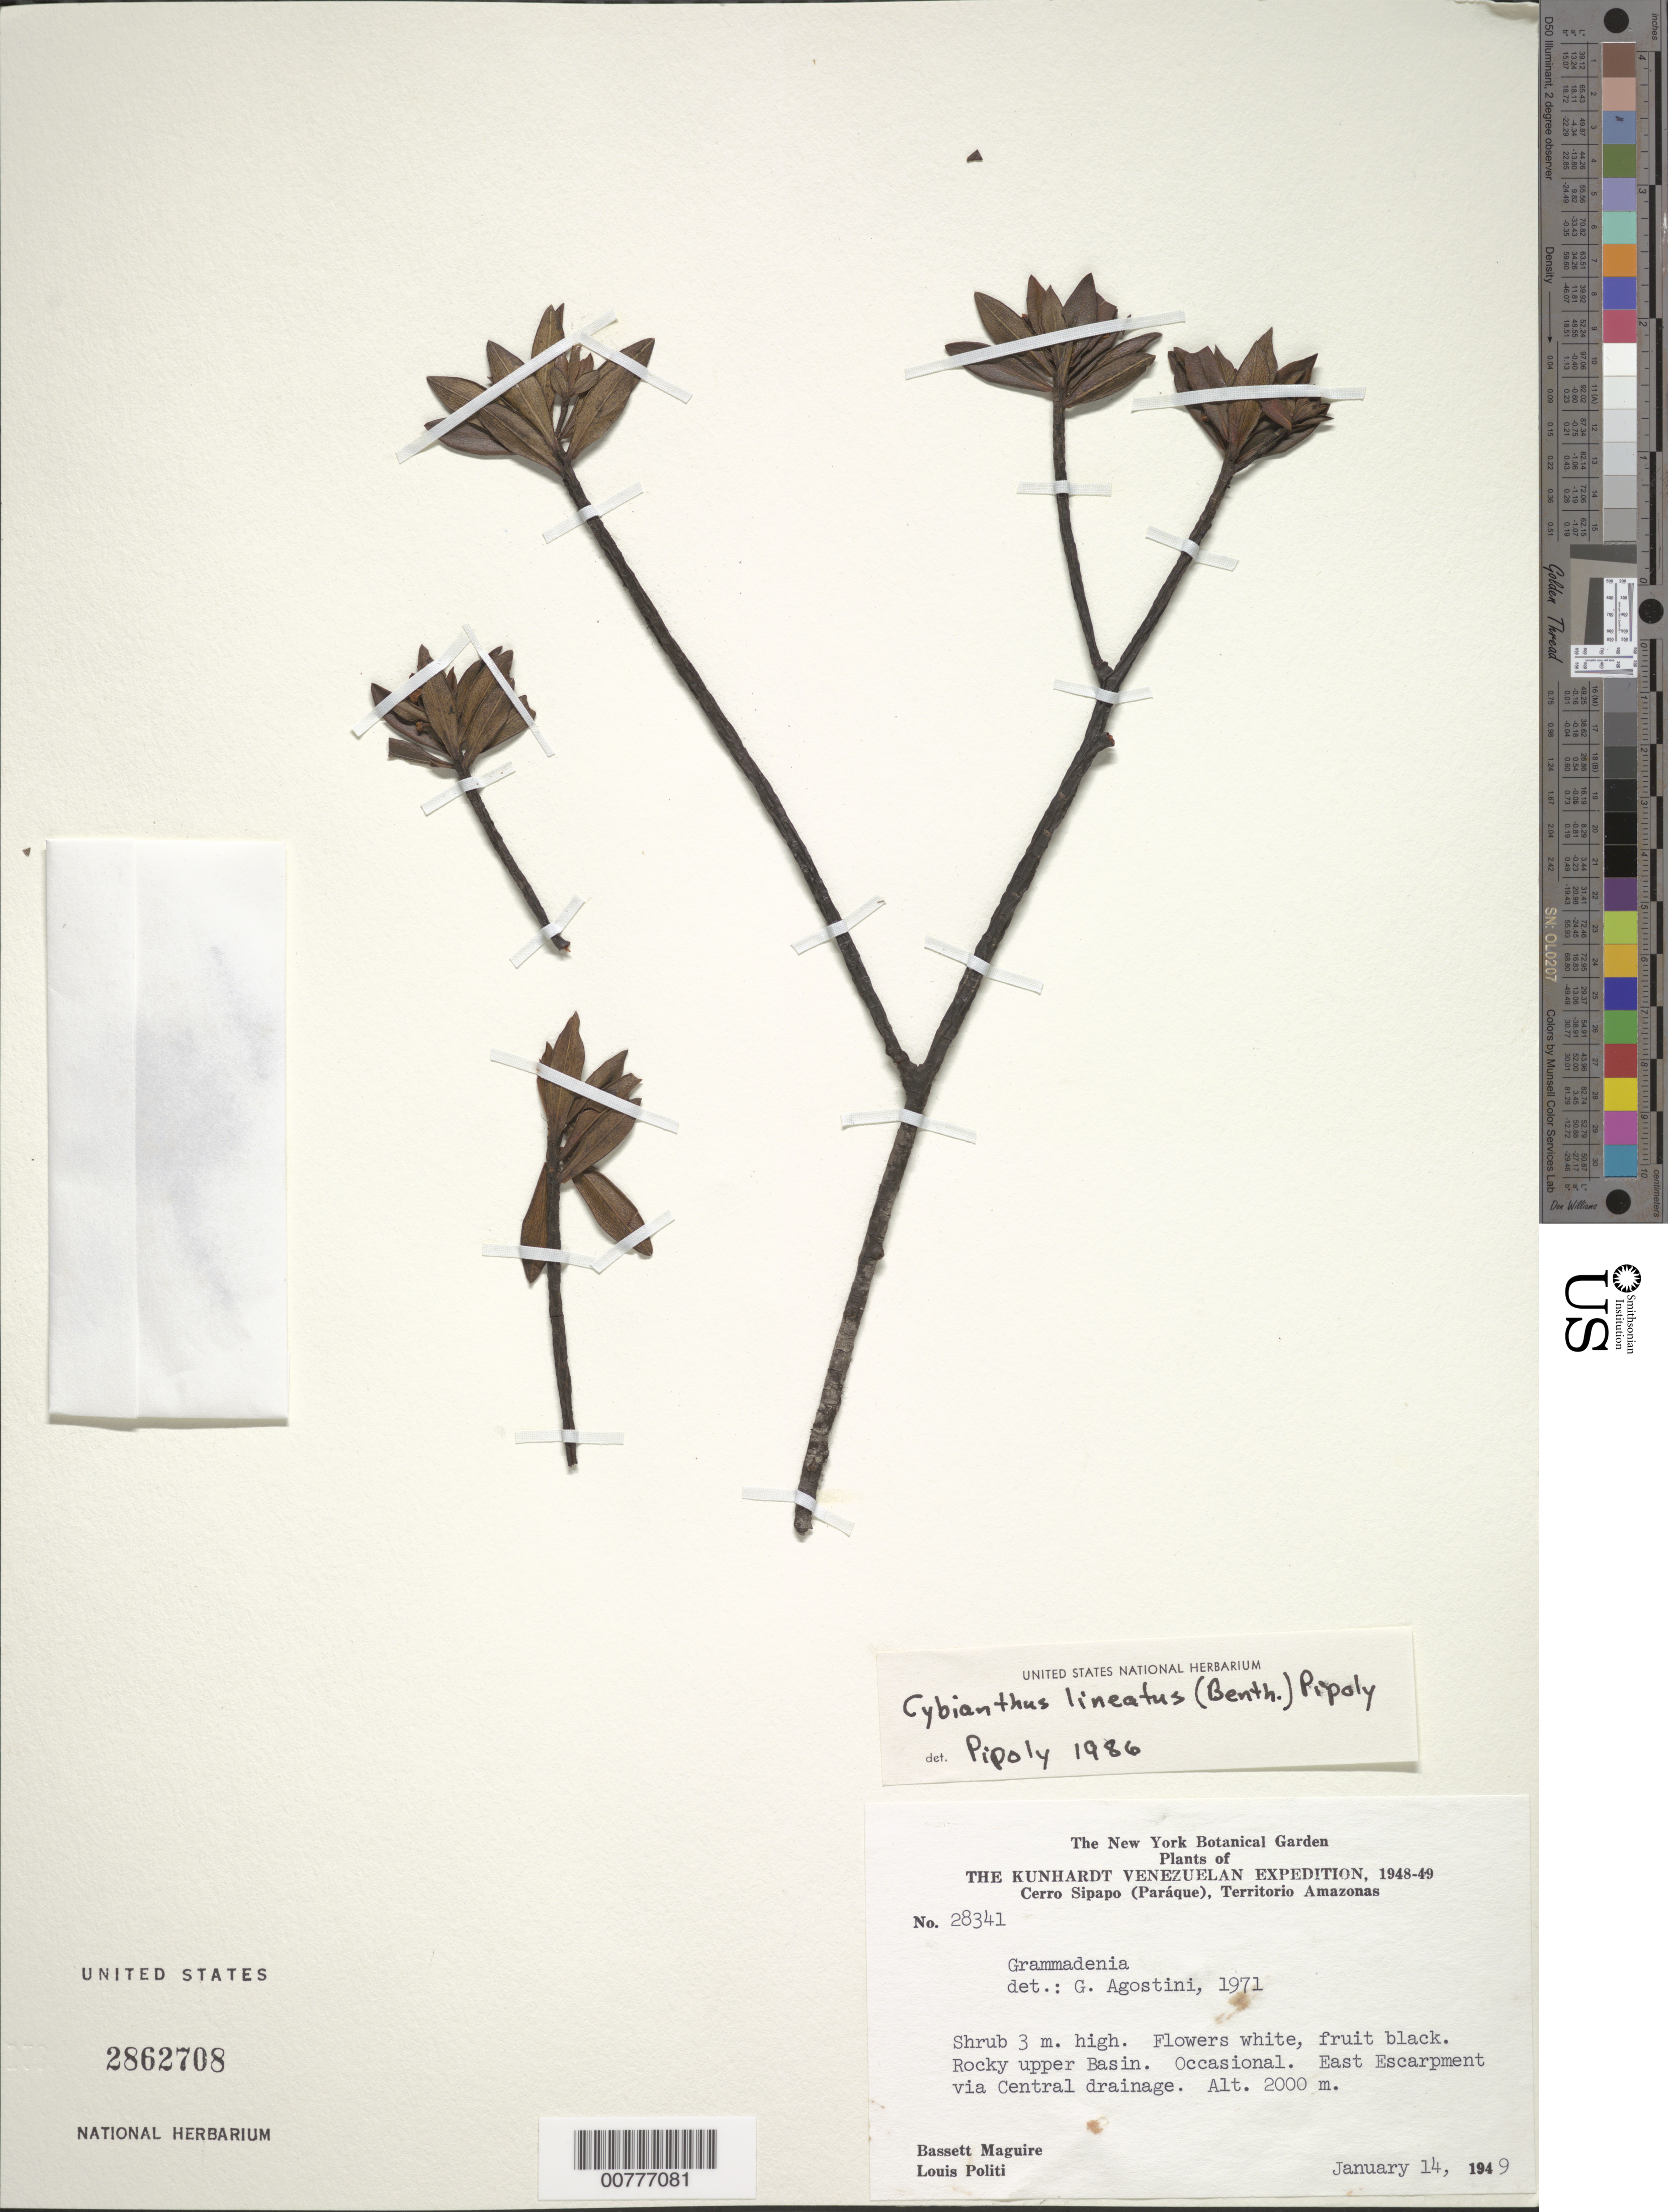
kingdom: Plantae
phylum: Tracheophyta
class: Magnoliopsida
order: Ericales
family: Primulaceae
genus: Cybianthus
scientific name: Cybianthus lineatus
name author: (Benth.) Pipoly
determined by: Pipoly, J. J., III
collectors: B. Maguire & L. Politi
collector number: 28341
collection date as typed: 14-Jan-49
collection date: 1949-01-14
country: Venezuela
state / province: Amazonas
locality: Cerro Sipapo (Paráque), East escarpment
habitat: Rocky upper basin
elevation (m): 2000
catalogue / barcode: US 2862708